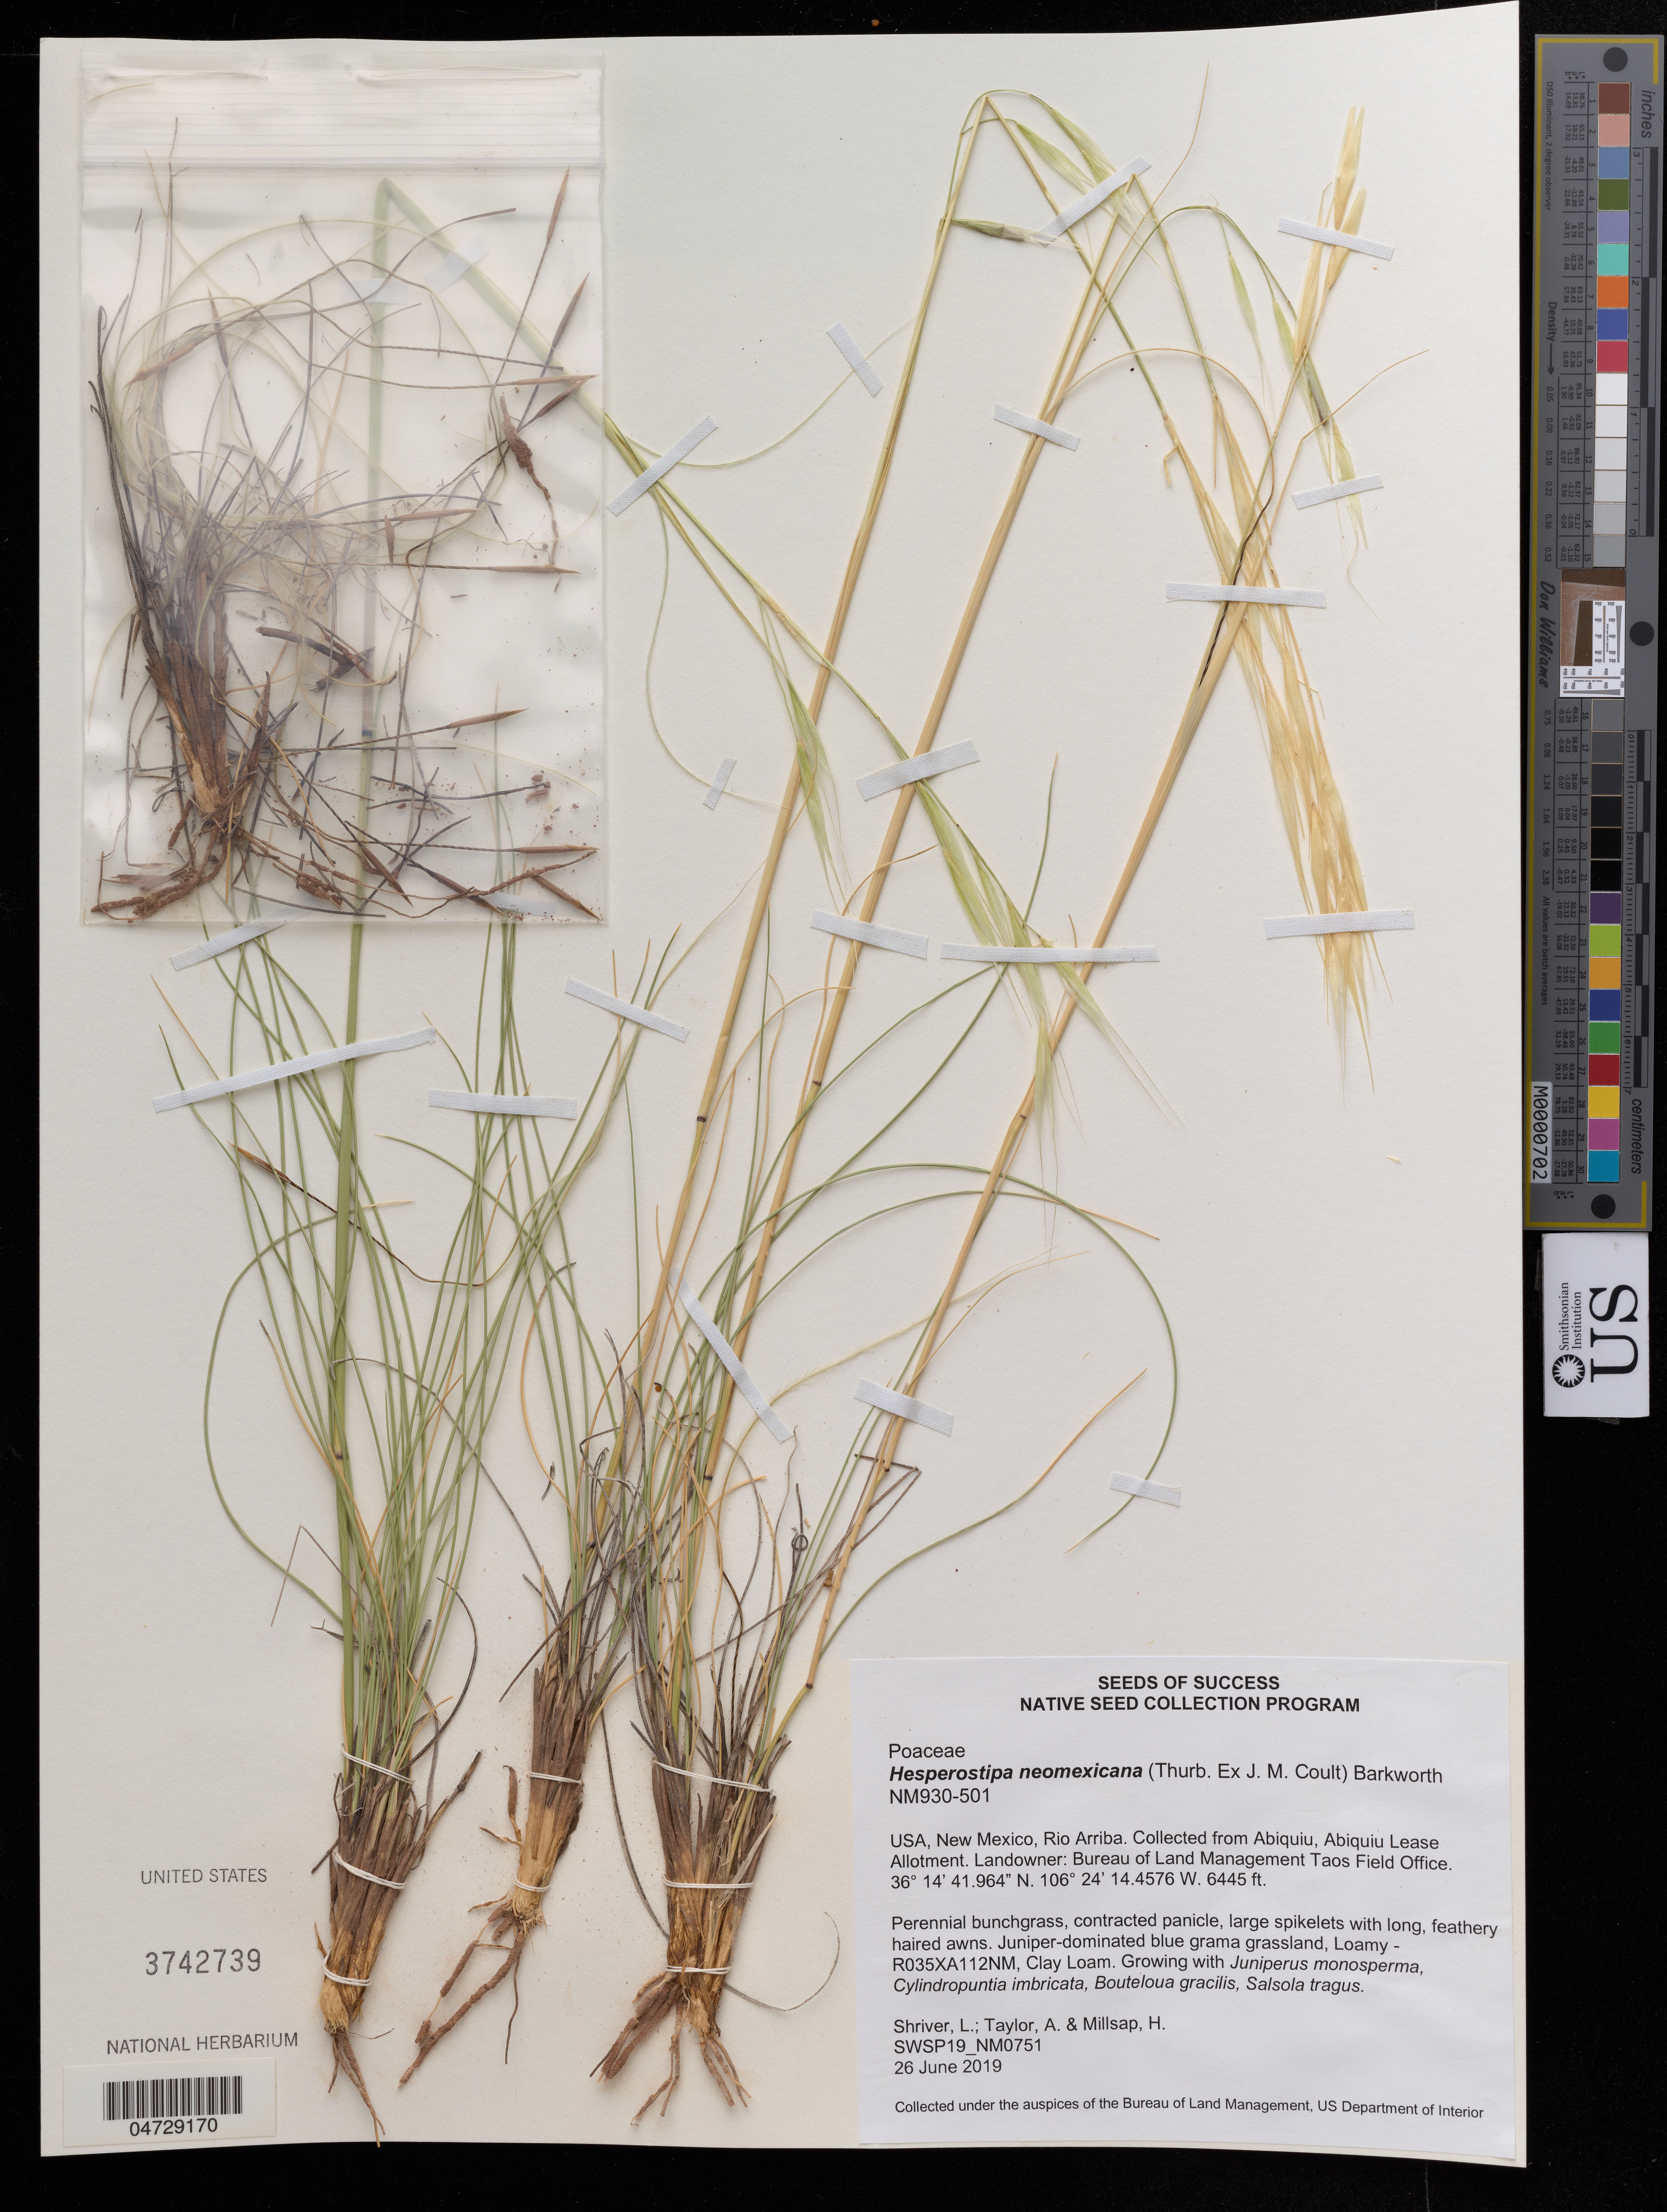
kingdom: Plantae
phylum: Tracheophyta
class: Liliopsida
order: Poales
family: Poaceae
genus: Hesperostipa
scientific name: Hesperostipa neomexicana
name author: (Thurb.) Barkworth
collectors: L. Shriver & A. Taylor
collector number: SWSP19_NM0751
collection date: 2019-06-26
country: United States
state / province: New Mexico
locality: Rio Arriba. Collected from Abiquiu, Abiquiu Lease Allotment.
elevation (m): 1964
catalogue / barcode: US 3742739